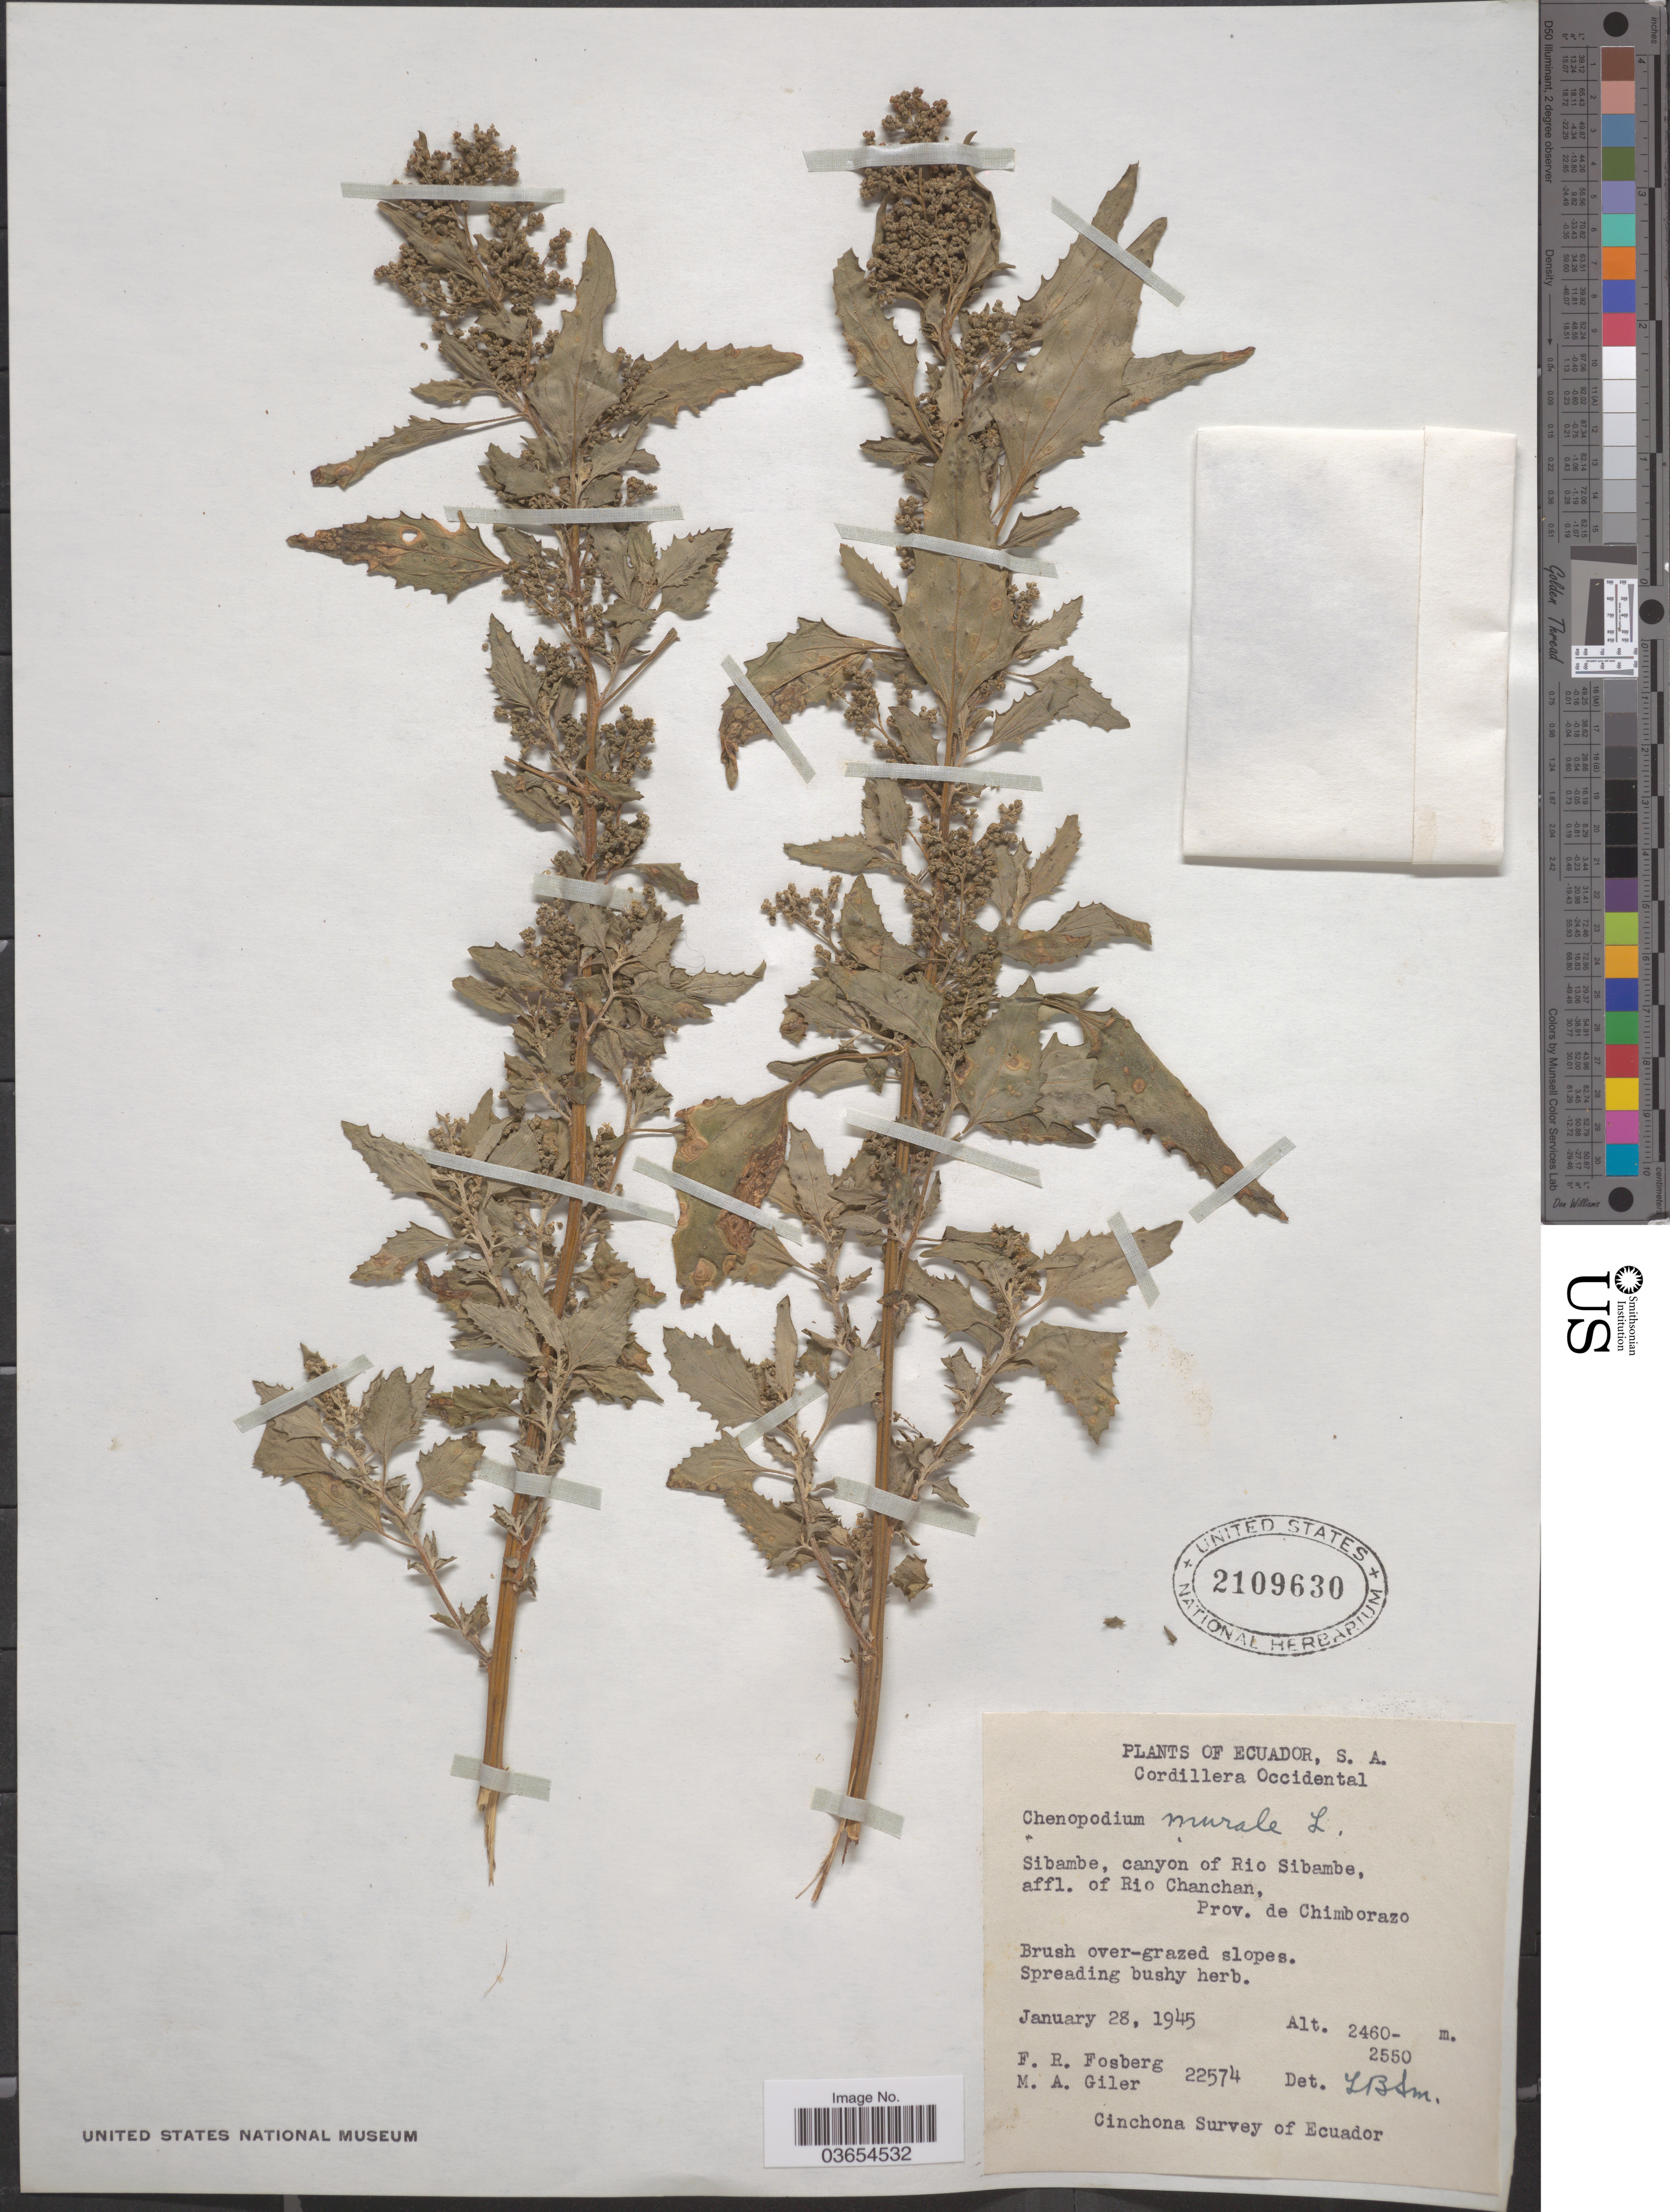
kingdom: Plantae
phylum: Tracheophyta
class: Magnoliopsida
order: Caryophyllales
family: Amaranthaceae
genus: Chenopodium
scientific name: Chenopodium murale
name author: L.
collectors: F. R. Fosberg & M. Giler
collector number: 22574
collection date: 1945-01-28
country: Ecuador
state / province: Chimborazo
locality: Cordillera Occidental. Sibambe, canyon of Rio Sibambe, affl. of Rio Chanchan.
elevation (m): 2460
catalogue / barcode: US 2109630